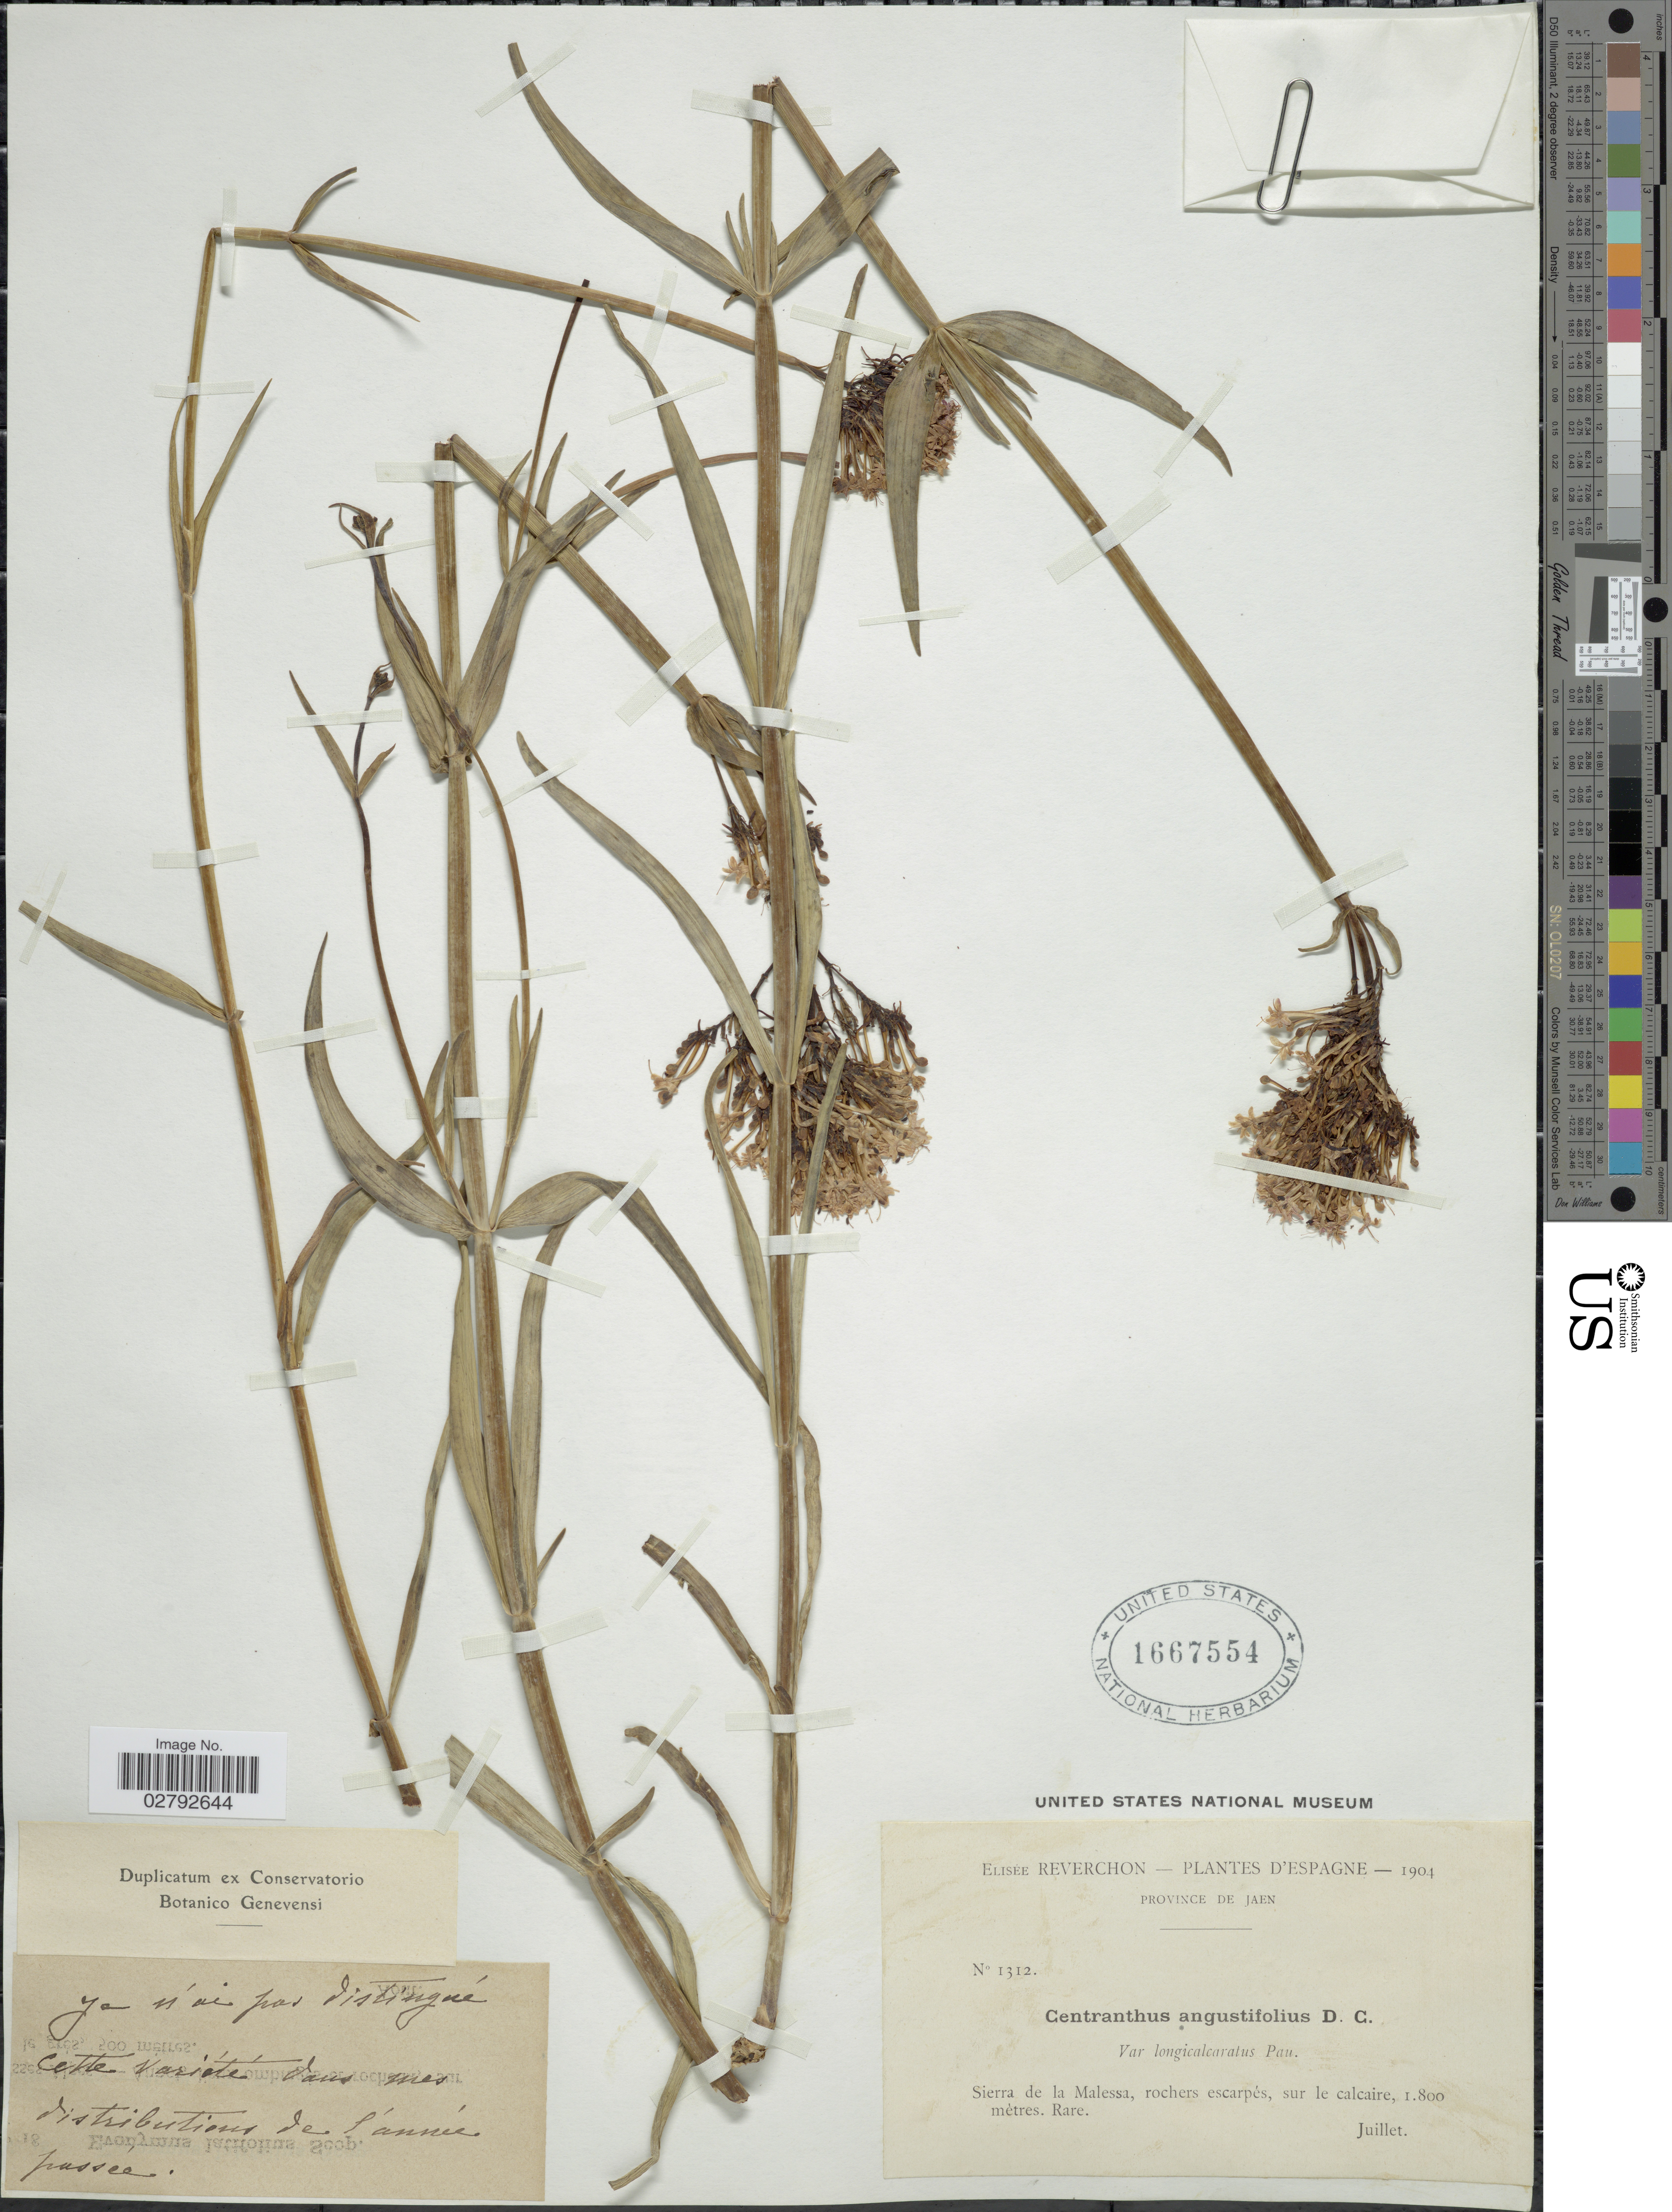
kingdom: Plantae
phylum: Tracheophyta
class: Magnoliopsida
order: Dipsacales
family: Caprifoliaceae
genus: Centranthus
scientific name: Centranthus angustifolius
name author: (Mill.) DC.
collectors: E. Reverchon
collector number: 1312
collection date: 1904-07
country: Spain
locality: D'Espagne. Province de Jaen. Sierra de la Malessa, rochers escarpés, sur le calcaire.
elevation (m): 1800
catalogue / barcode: US 1667554